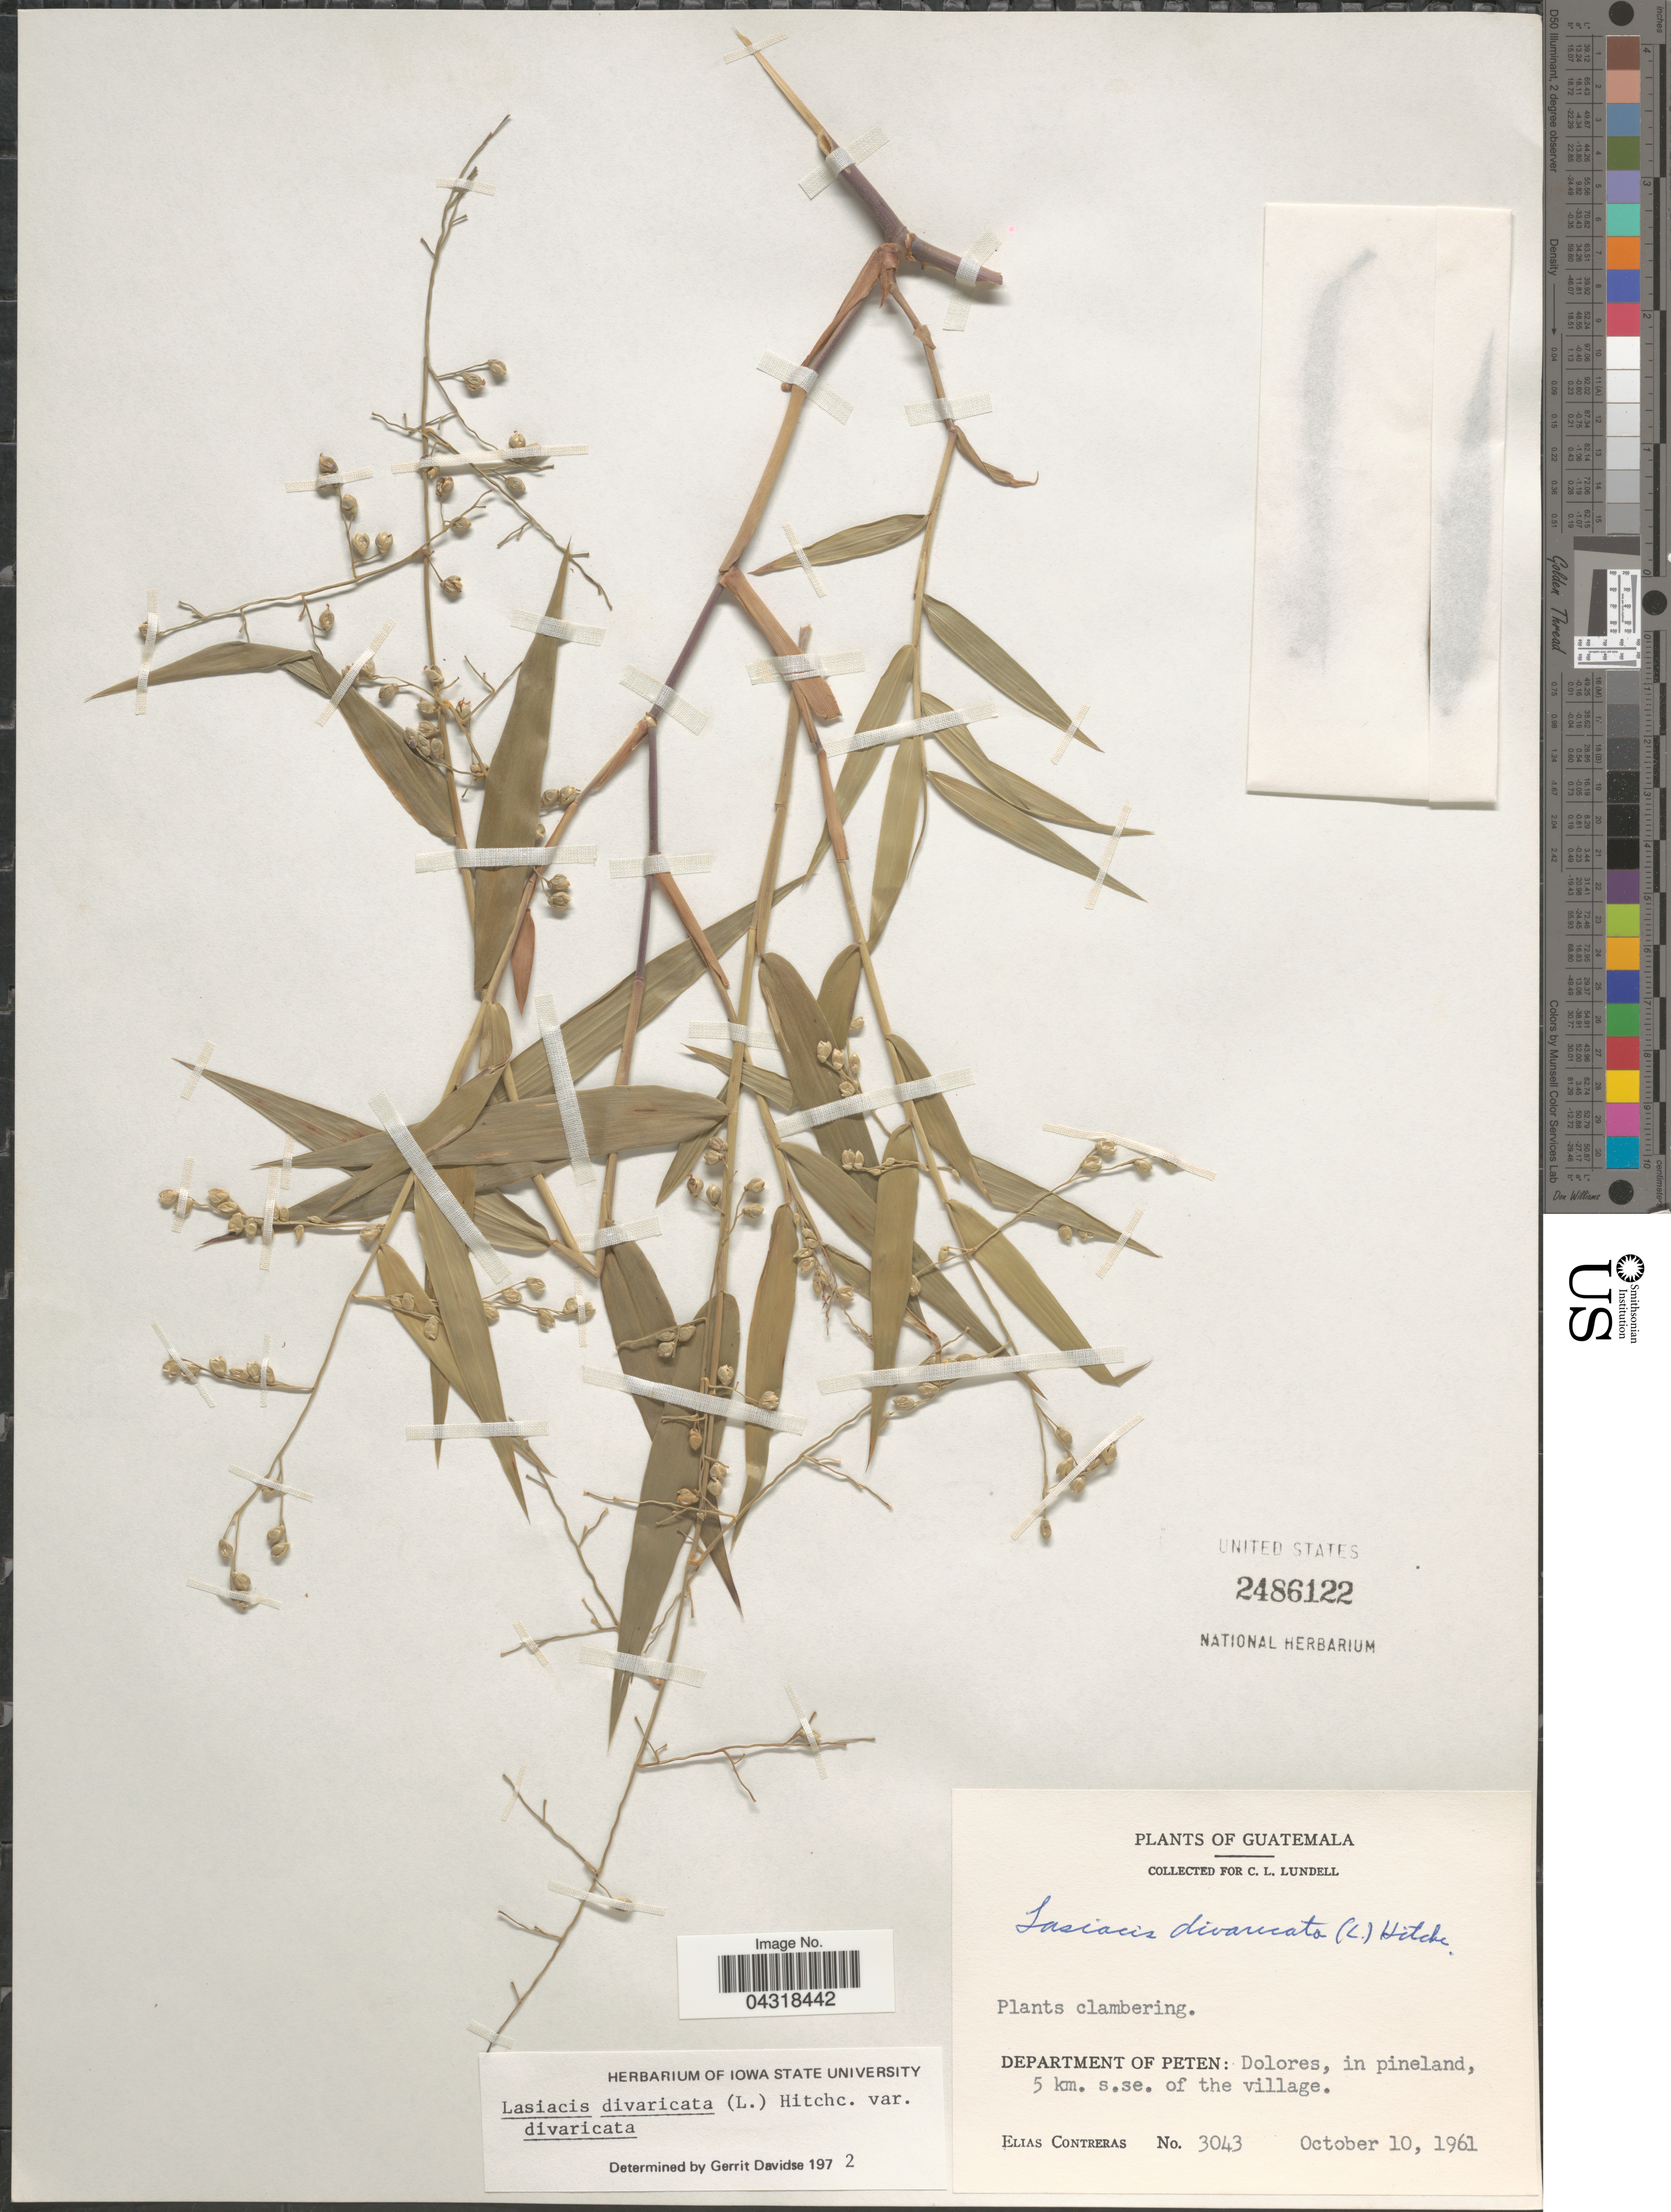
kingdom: Plantae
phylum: Tracheophyta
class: Liliopsida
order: Poales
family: Poaceae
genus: Lasiacis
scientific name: Lasiacis divaricata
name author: (L.) Hitchc.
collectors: E. Contreras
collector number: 3043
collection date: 1961-10-10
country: Guatemala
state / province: El Peten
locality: Department of Peten: Dolores, in pineland, 5 km. s.se. of the village.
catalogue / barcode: US 2486122